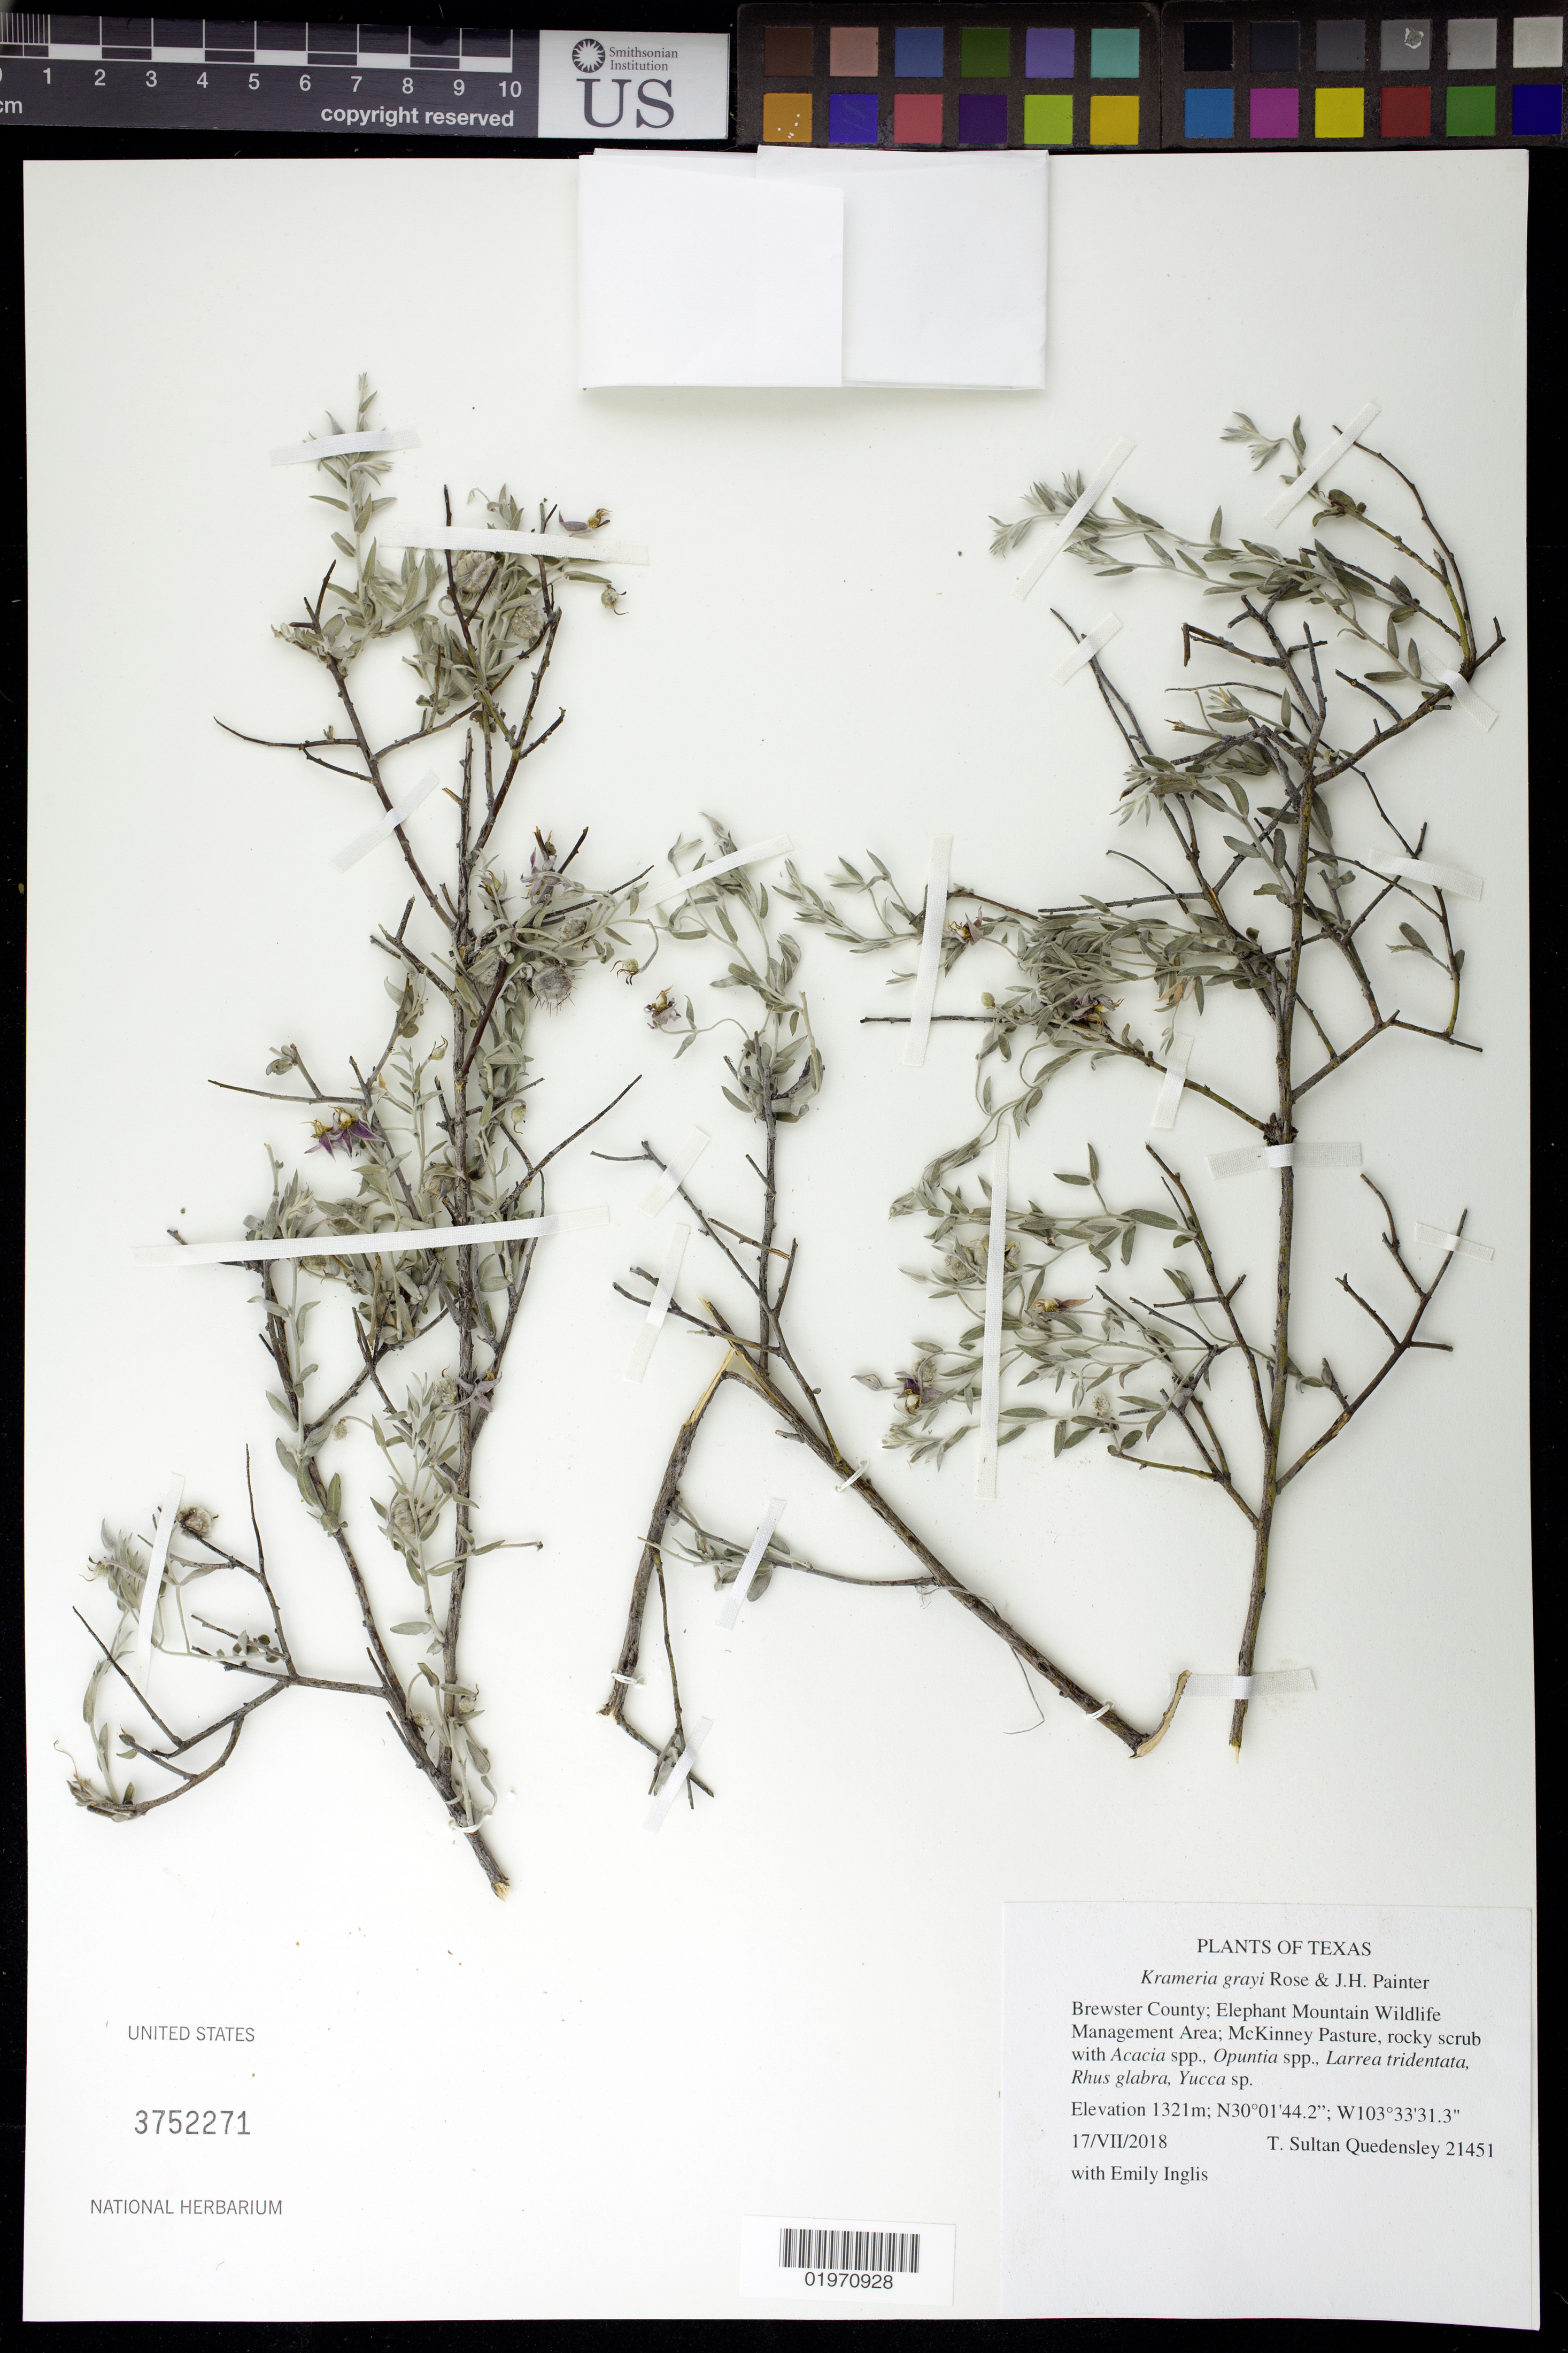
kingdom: Plantae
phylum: Tracheophyta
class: Magnoliopsida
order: Zygophyllales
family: Krameriaceae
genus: Krameria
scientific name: Krameria grayi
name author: Rose & J.H. Painter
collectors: T. S. Quedensley & E. Inglis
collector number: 21451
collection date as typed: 17 Jul 2018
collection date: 2018-07-17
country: United States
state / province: Texas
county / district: Brewster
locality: Elephant Mountain Wildlife Management Area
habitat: Acacia spp., Opuntia spp., Larrea tridentata, Rhus glabra, Yucca sp.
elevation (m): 1321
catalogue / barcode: US 3752271